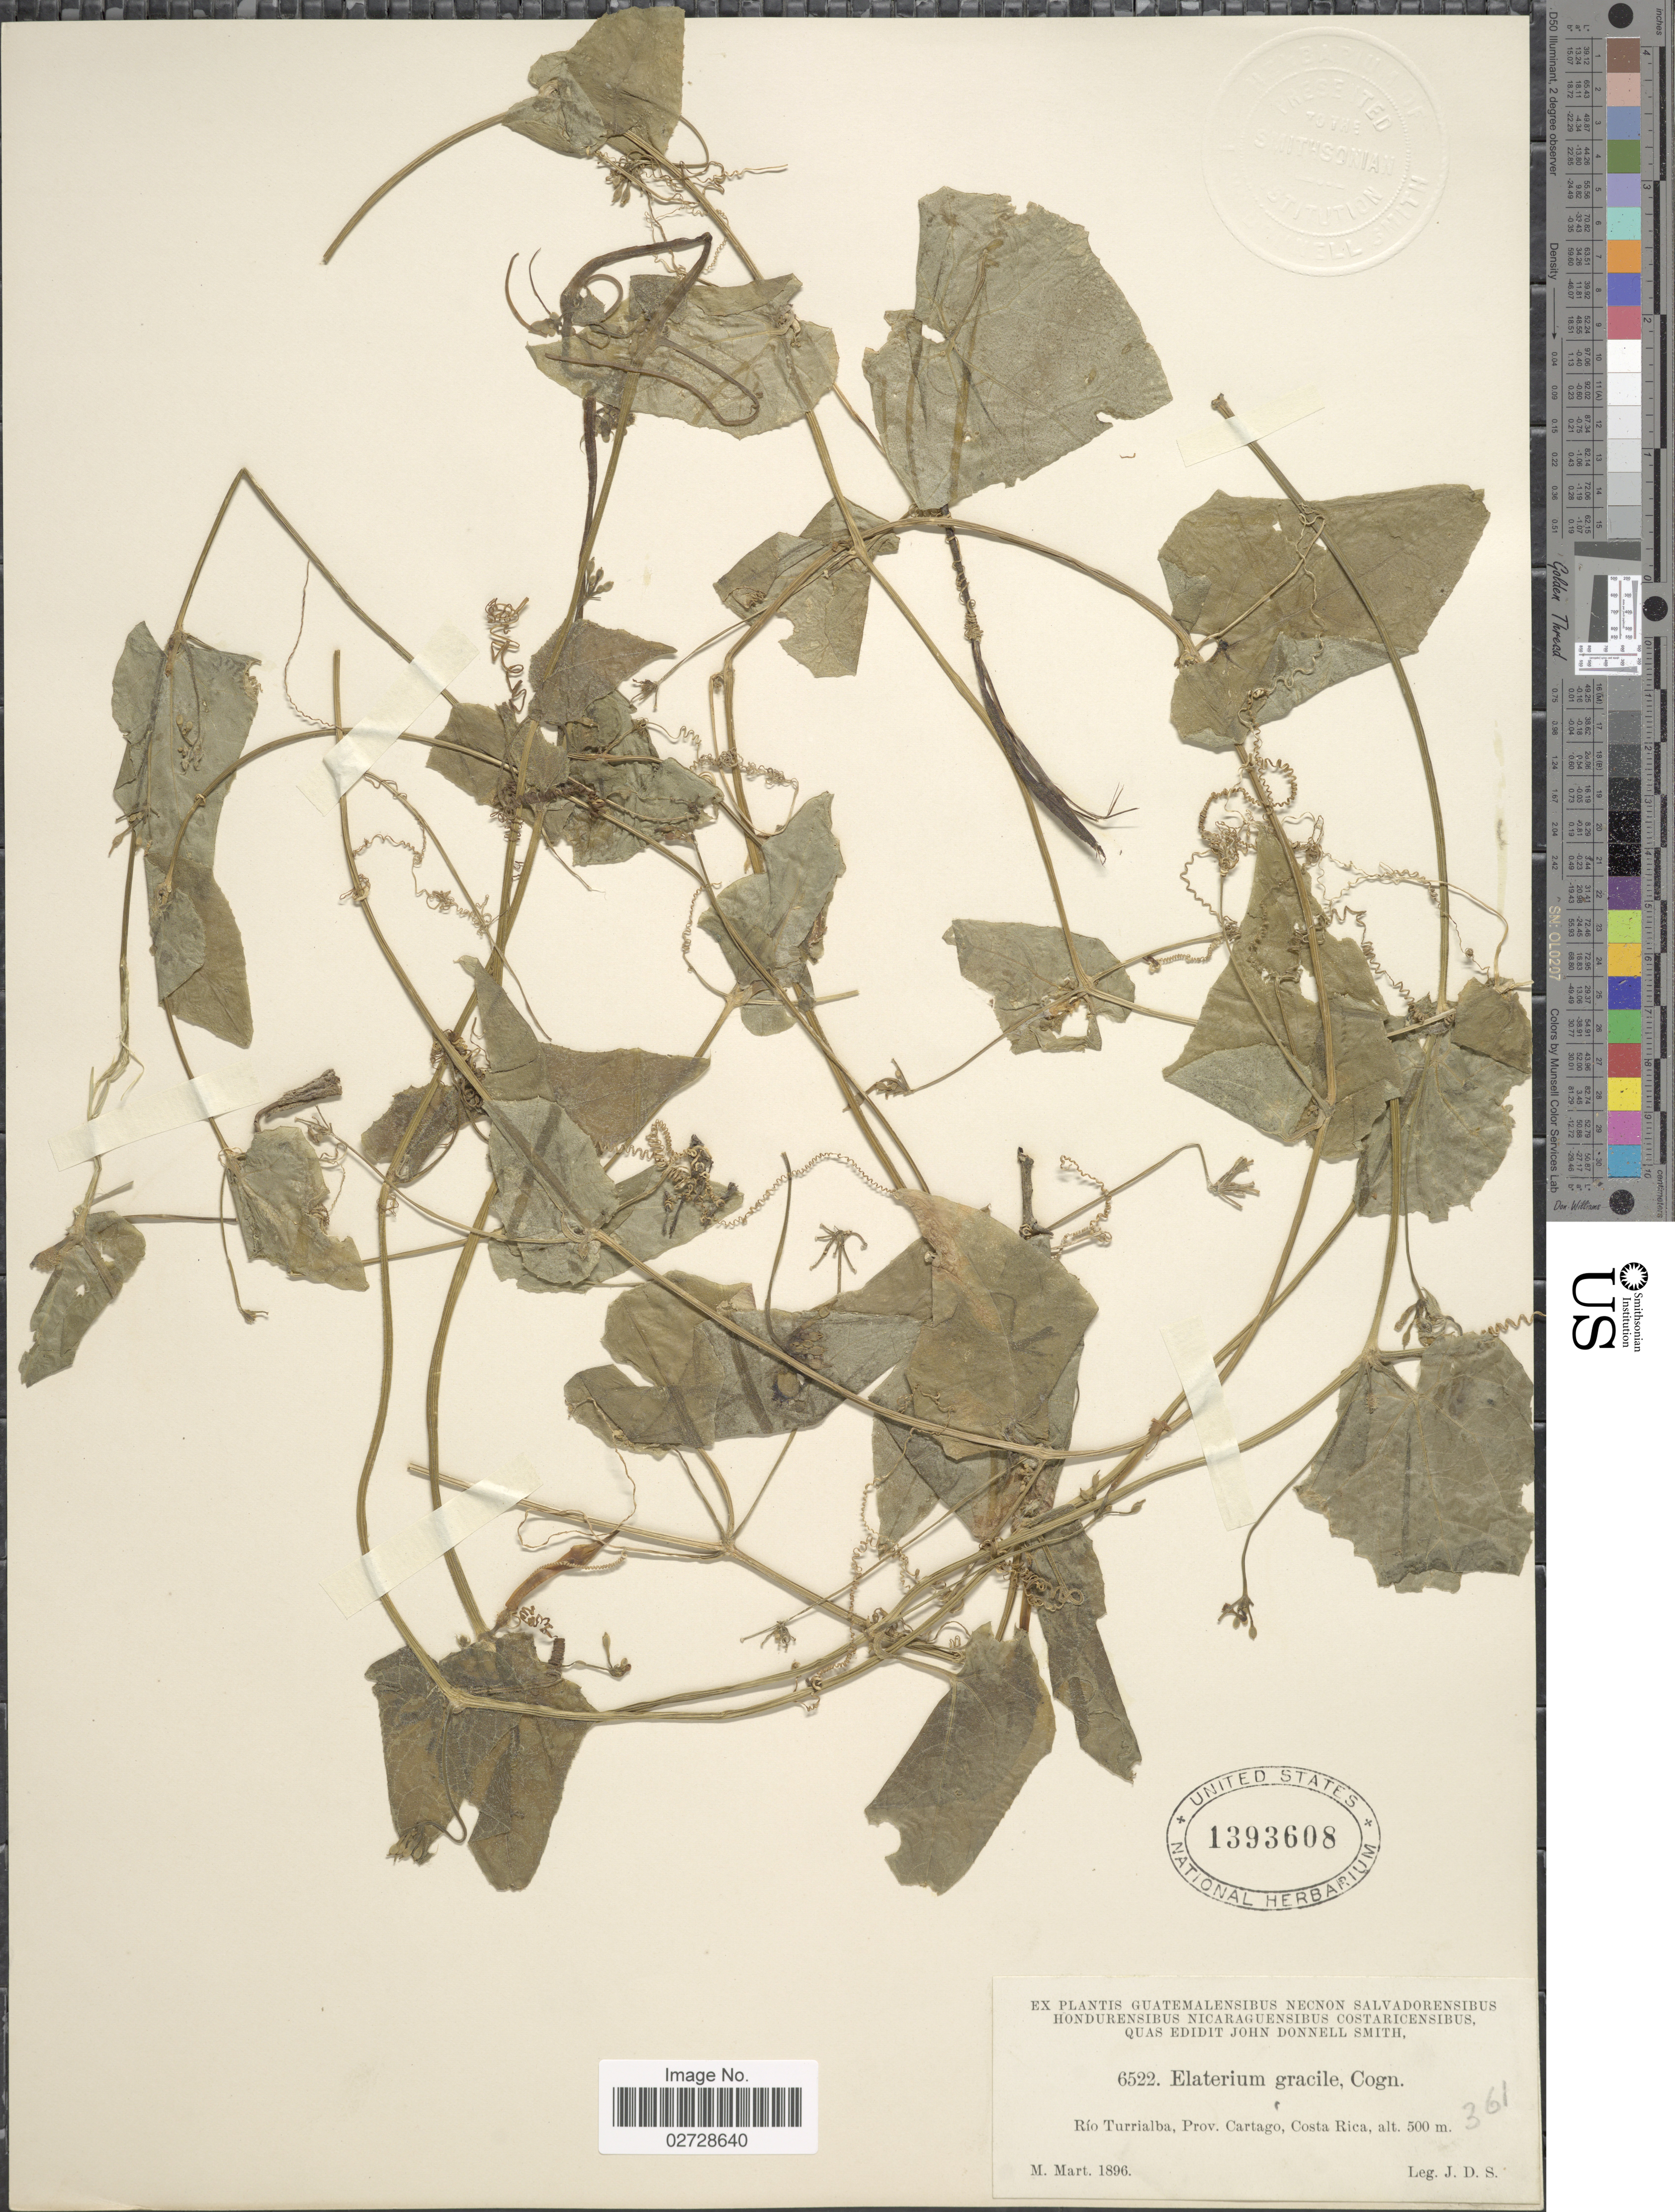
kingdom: Plantae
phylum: Tracheophyta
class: Magnoliopsida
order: Cucurbitales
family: Cucurbitaceae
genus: Cyclanthera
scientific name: Cyclanthera carthagenensis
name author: (Jacq.) H. Schaef. & S.S. Renner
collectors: J. Donnell Smith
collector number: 6522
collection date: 1896-03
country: Costa Rica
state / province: Cartago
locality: Río Turrialba.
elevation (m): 500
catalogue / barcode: US 1393608